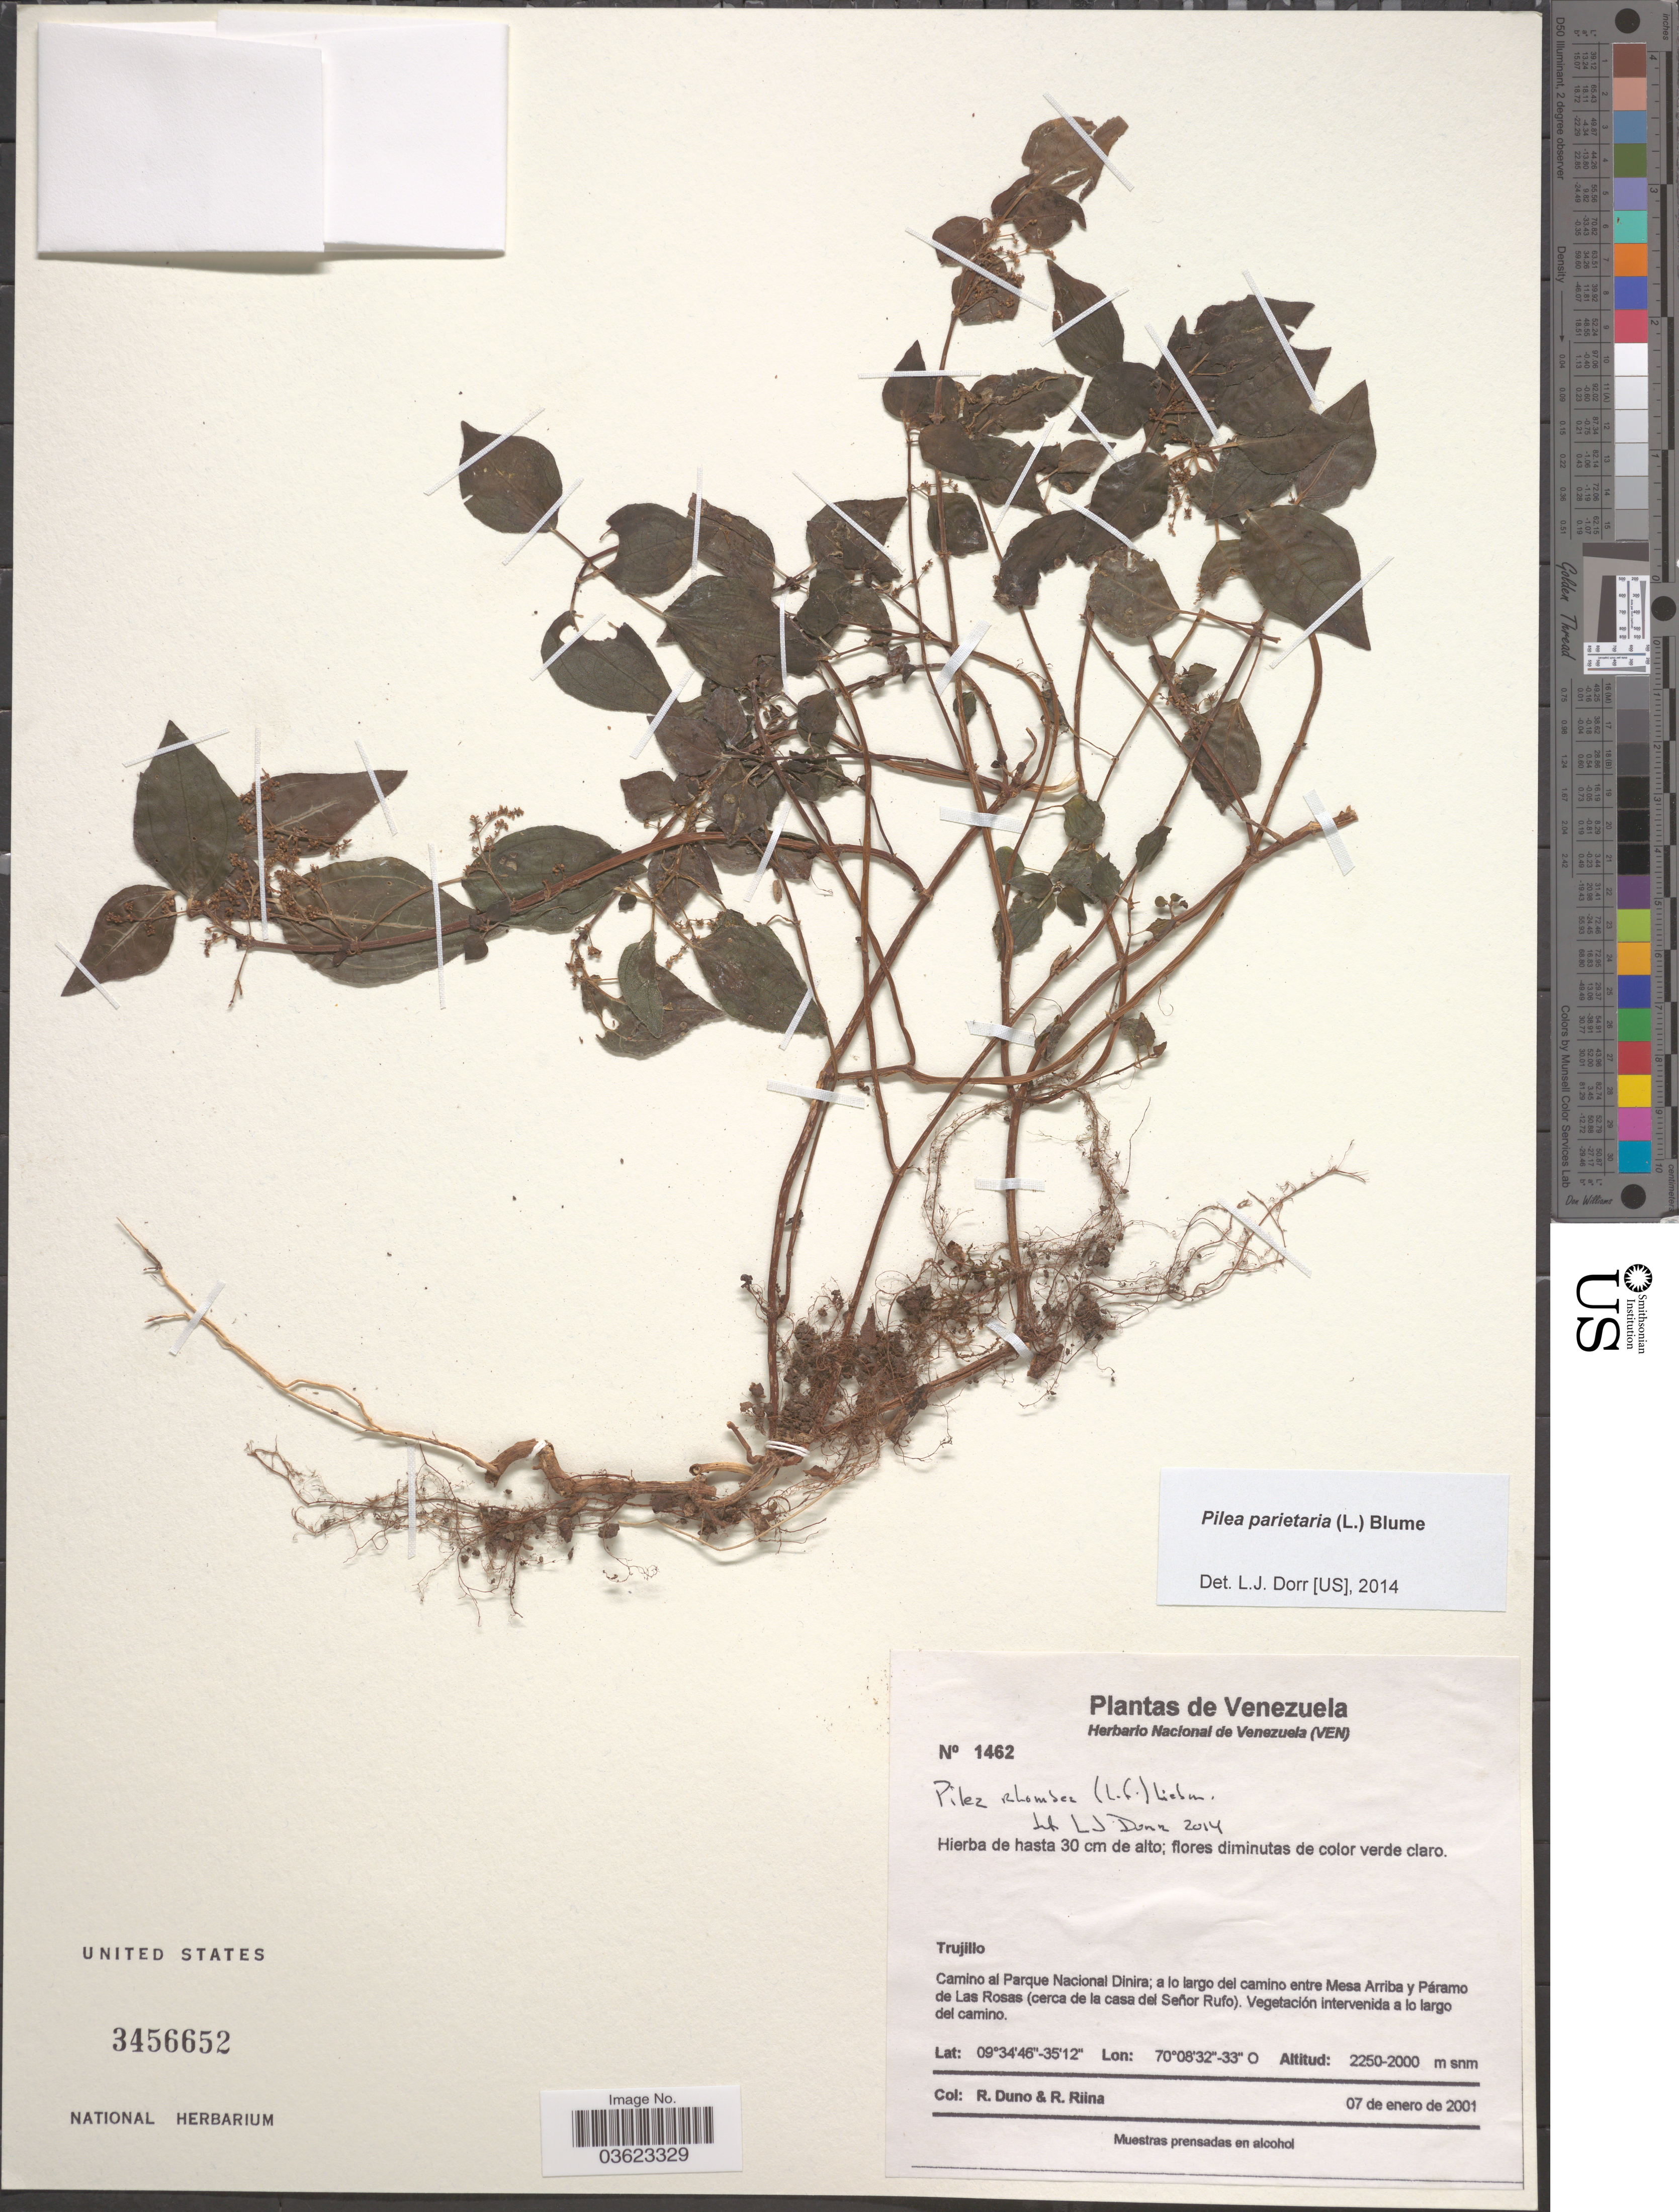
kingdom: Plantae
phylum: Tracheophyta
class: Magnoliopsida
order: Rosales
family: Urticaceae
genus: Pilea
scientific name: Pilea parietaria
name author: (L.) Blume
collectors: R. Duno & R. Riina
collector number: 1462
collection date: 2001-01-07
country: Venezuela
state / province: Trujillo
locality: Camino al Parque Nacional Dinira; a lo largo del camino entre Mesa Arriba y Páramo de Las Rosas (cerca de la casa del Señor Rufo).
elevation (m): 2000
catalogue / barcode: US 3456652